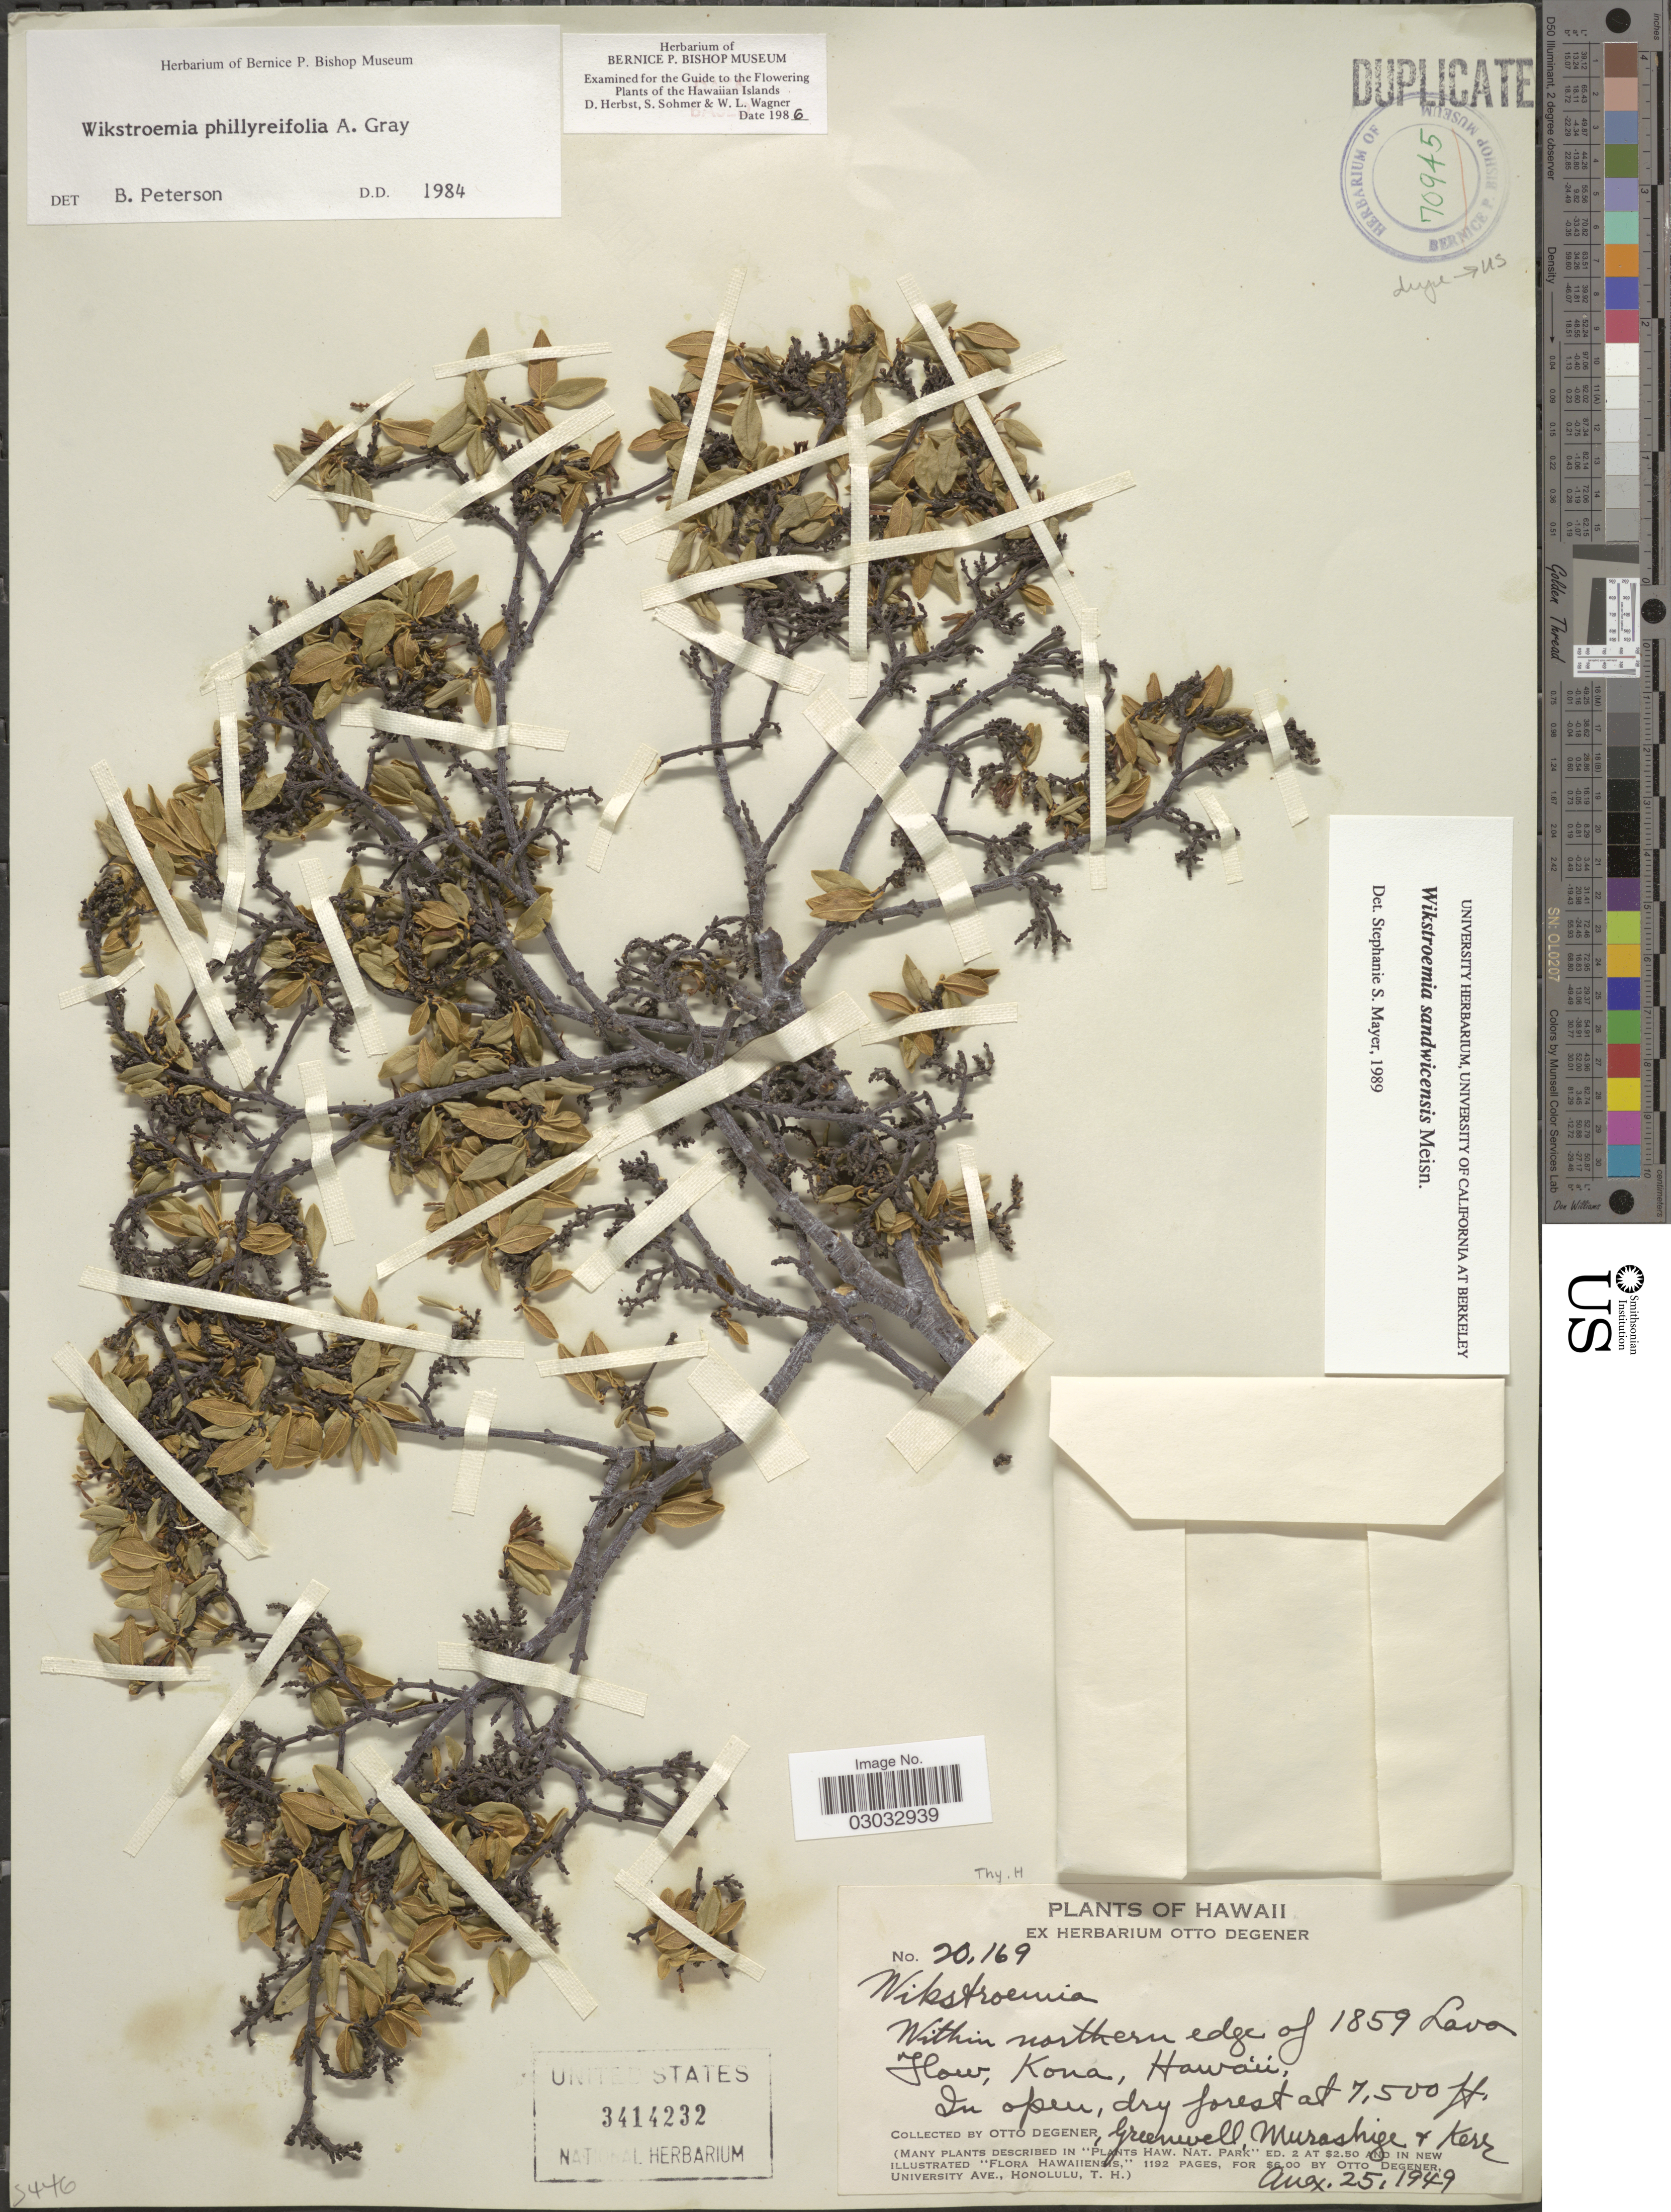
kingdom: Plantae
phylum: Tracheophyta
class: Magnoliopsida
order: Malvales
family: Thymelaeaceae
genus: Wikstroemia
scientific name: Wikstroemia sandwicensis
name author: Meisn.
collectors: O. Degener, -. Greenwell, Murashige & Kerr, --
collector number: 20169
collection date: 1949-09-25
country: United States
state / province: Hawaii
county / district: Hawaii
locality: Within northern edge of 1859 Lava Flow, Kona.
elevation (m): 2286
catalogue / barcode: US 3414232